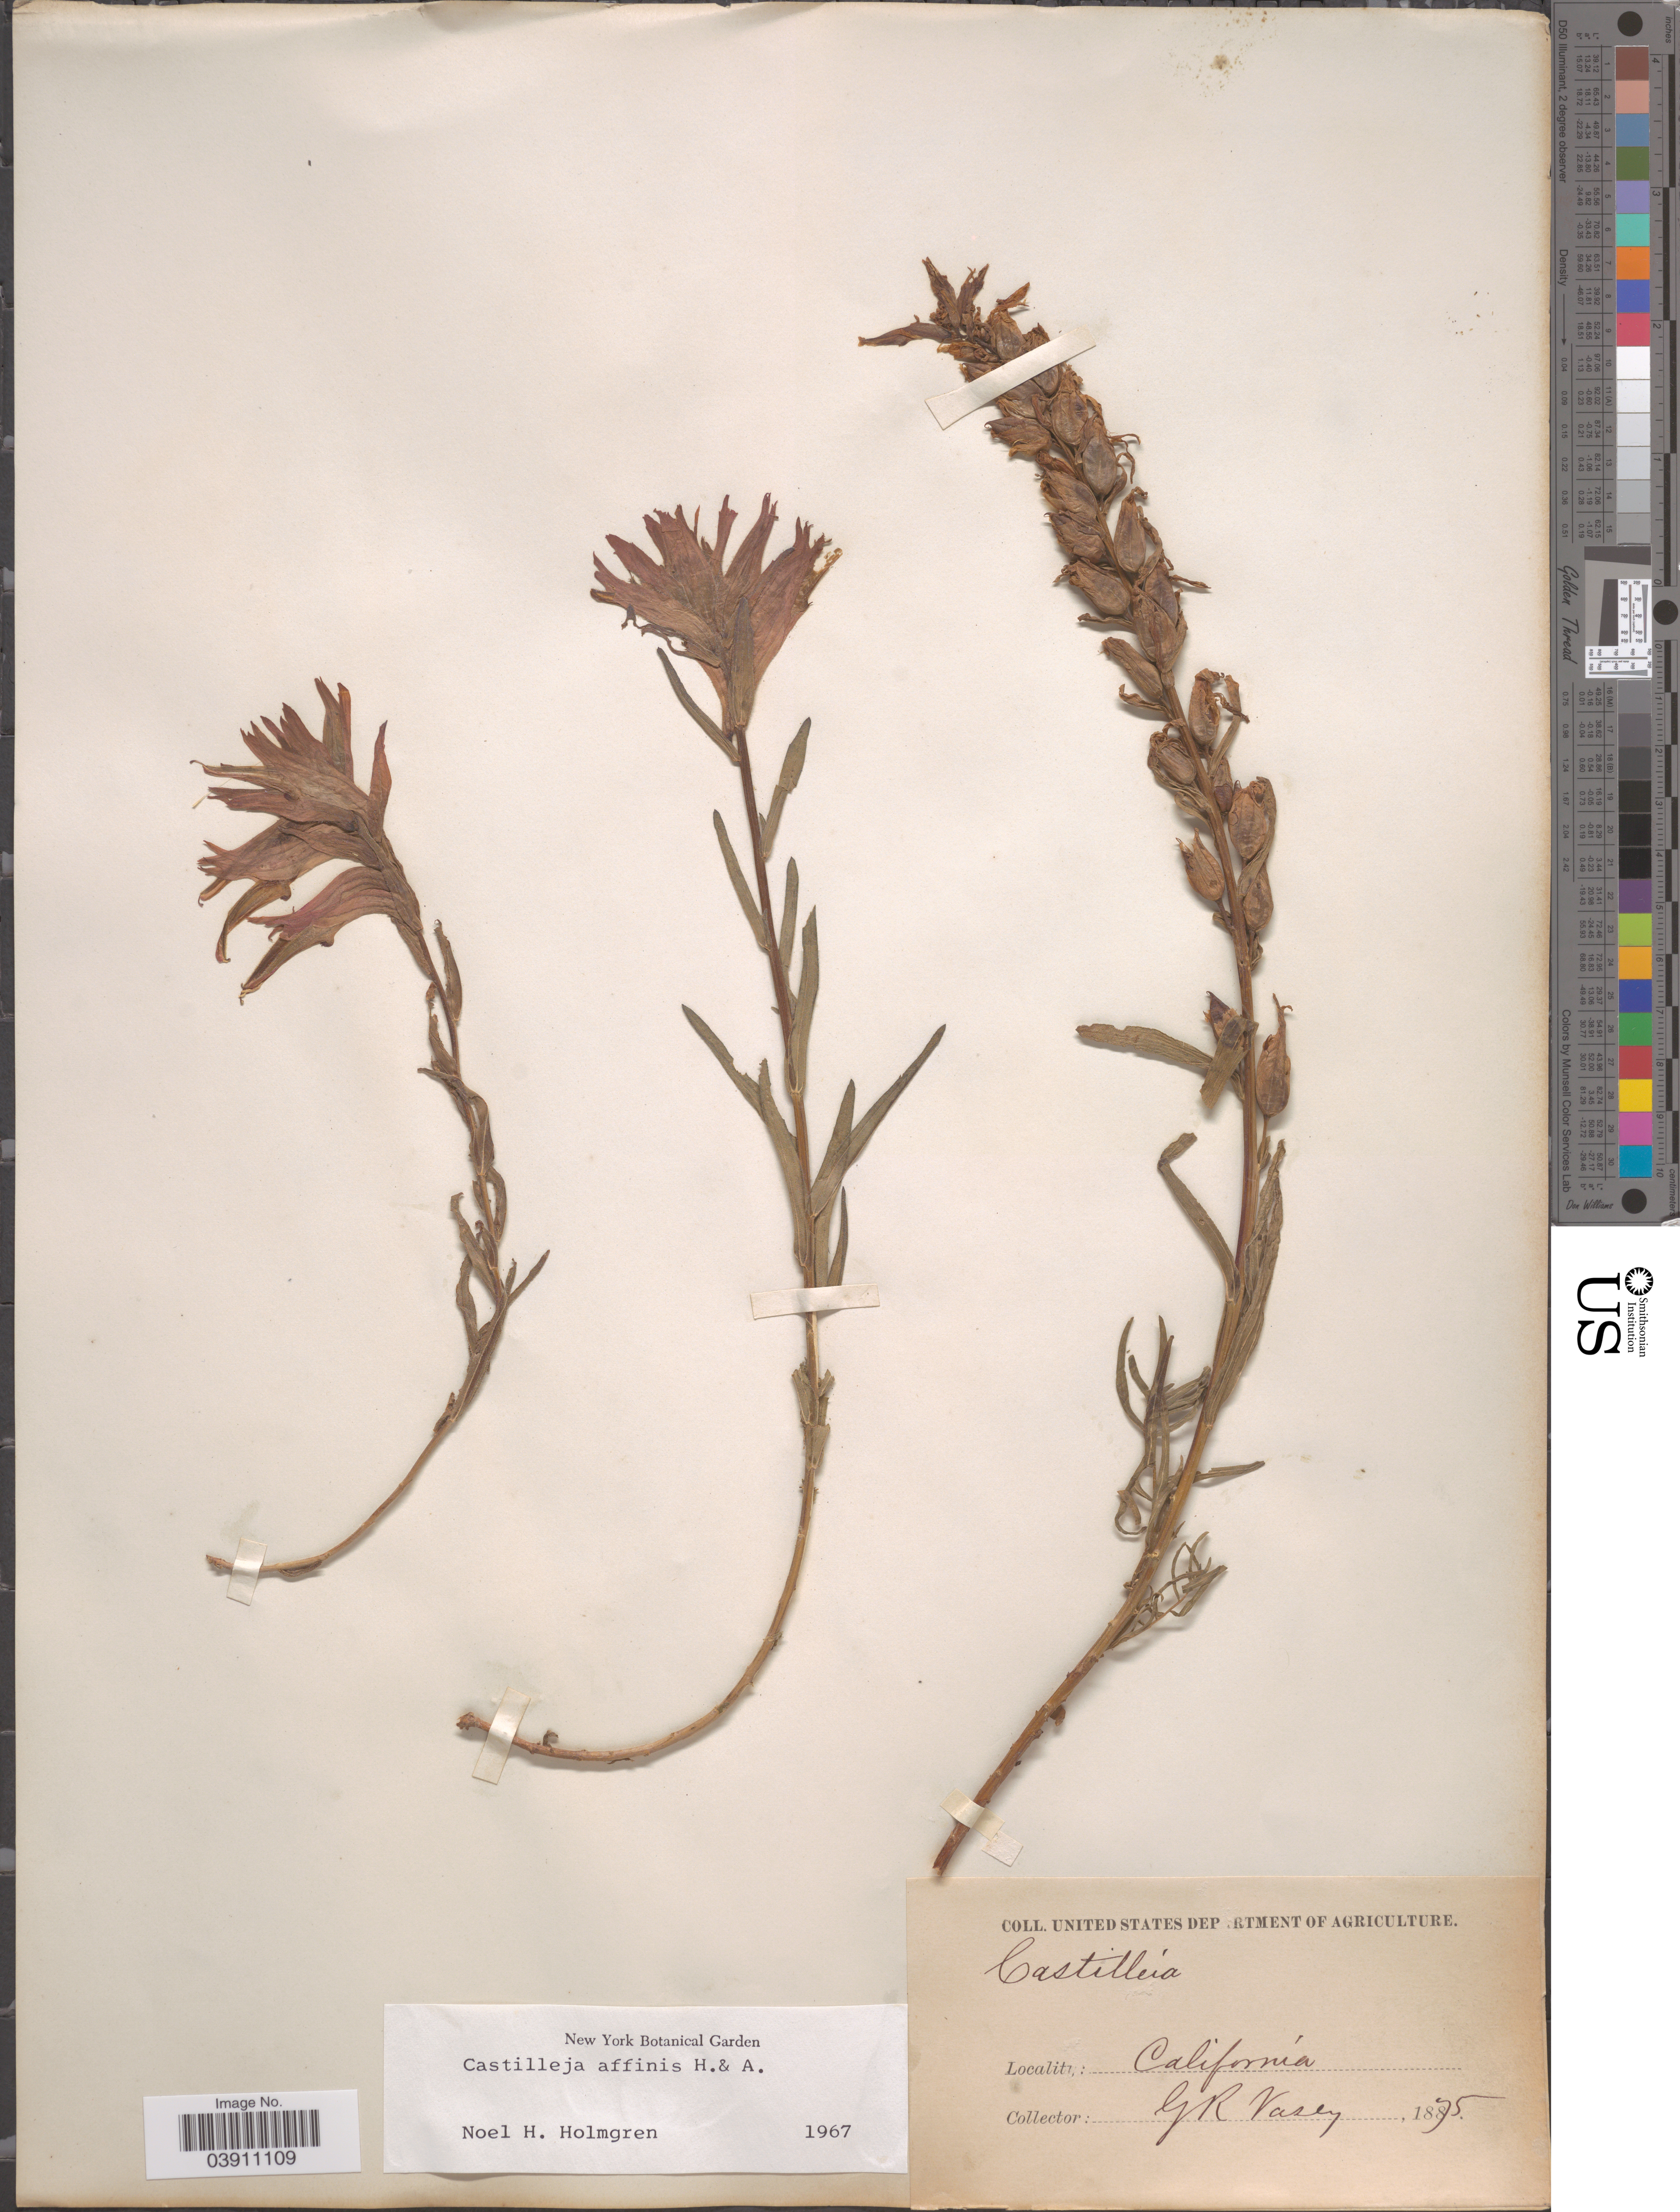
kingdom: Plantae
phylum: Tracheophyta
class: Magnoliopsida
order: Lamiales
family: Orobanchaceae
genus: Castilleja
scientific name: Castilleja affinis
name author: Hook. & Arn.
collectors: G. R. Vasey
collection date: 1875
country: United States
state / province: California